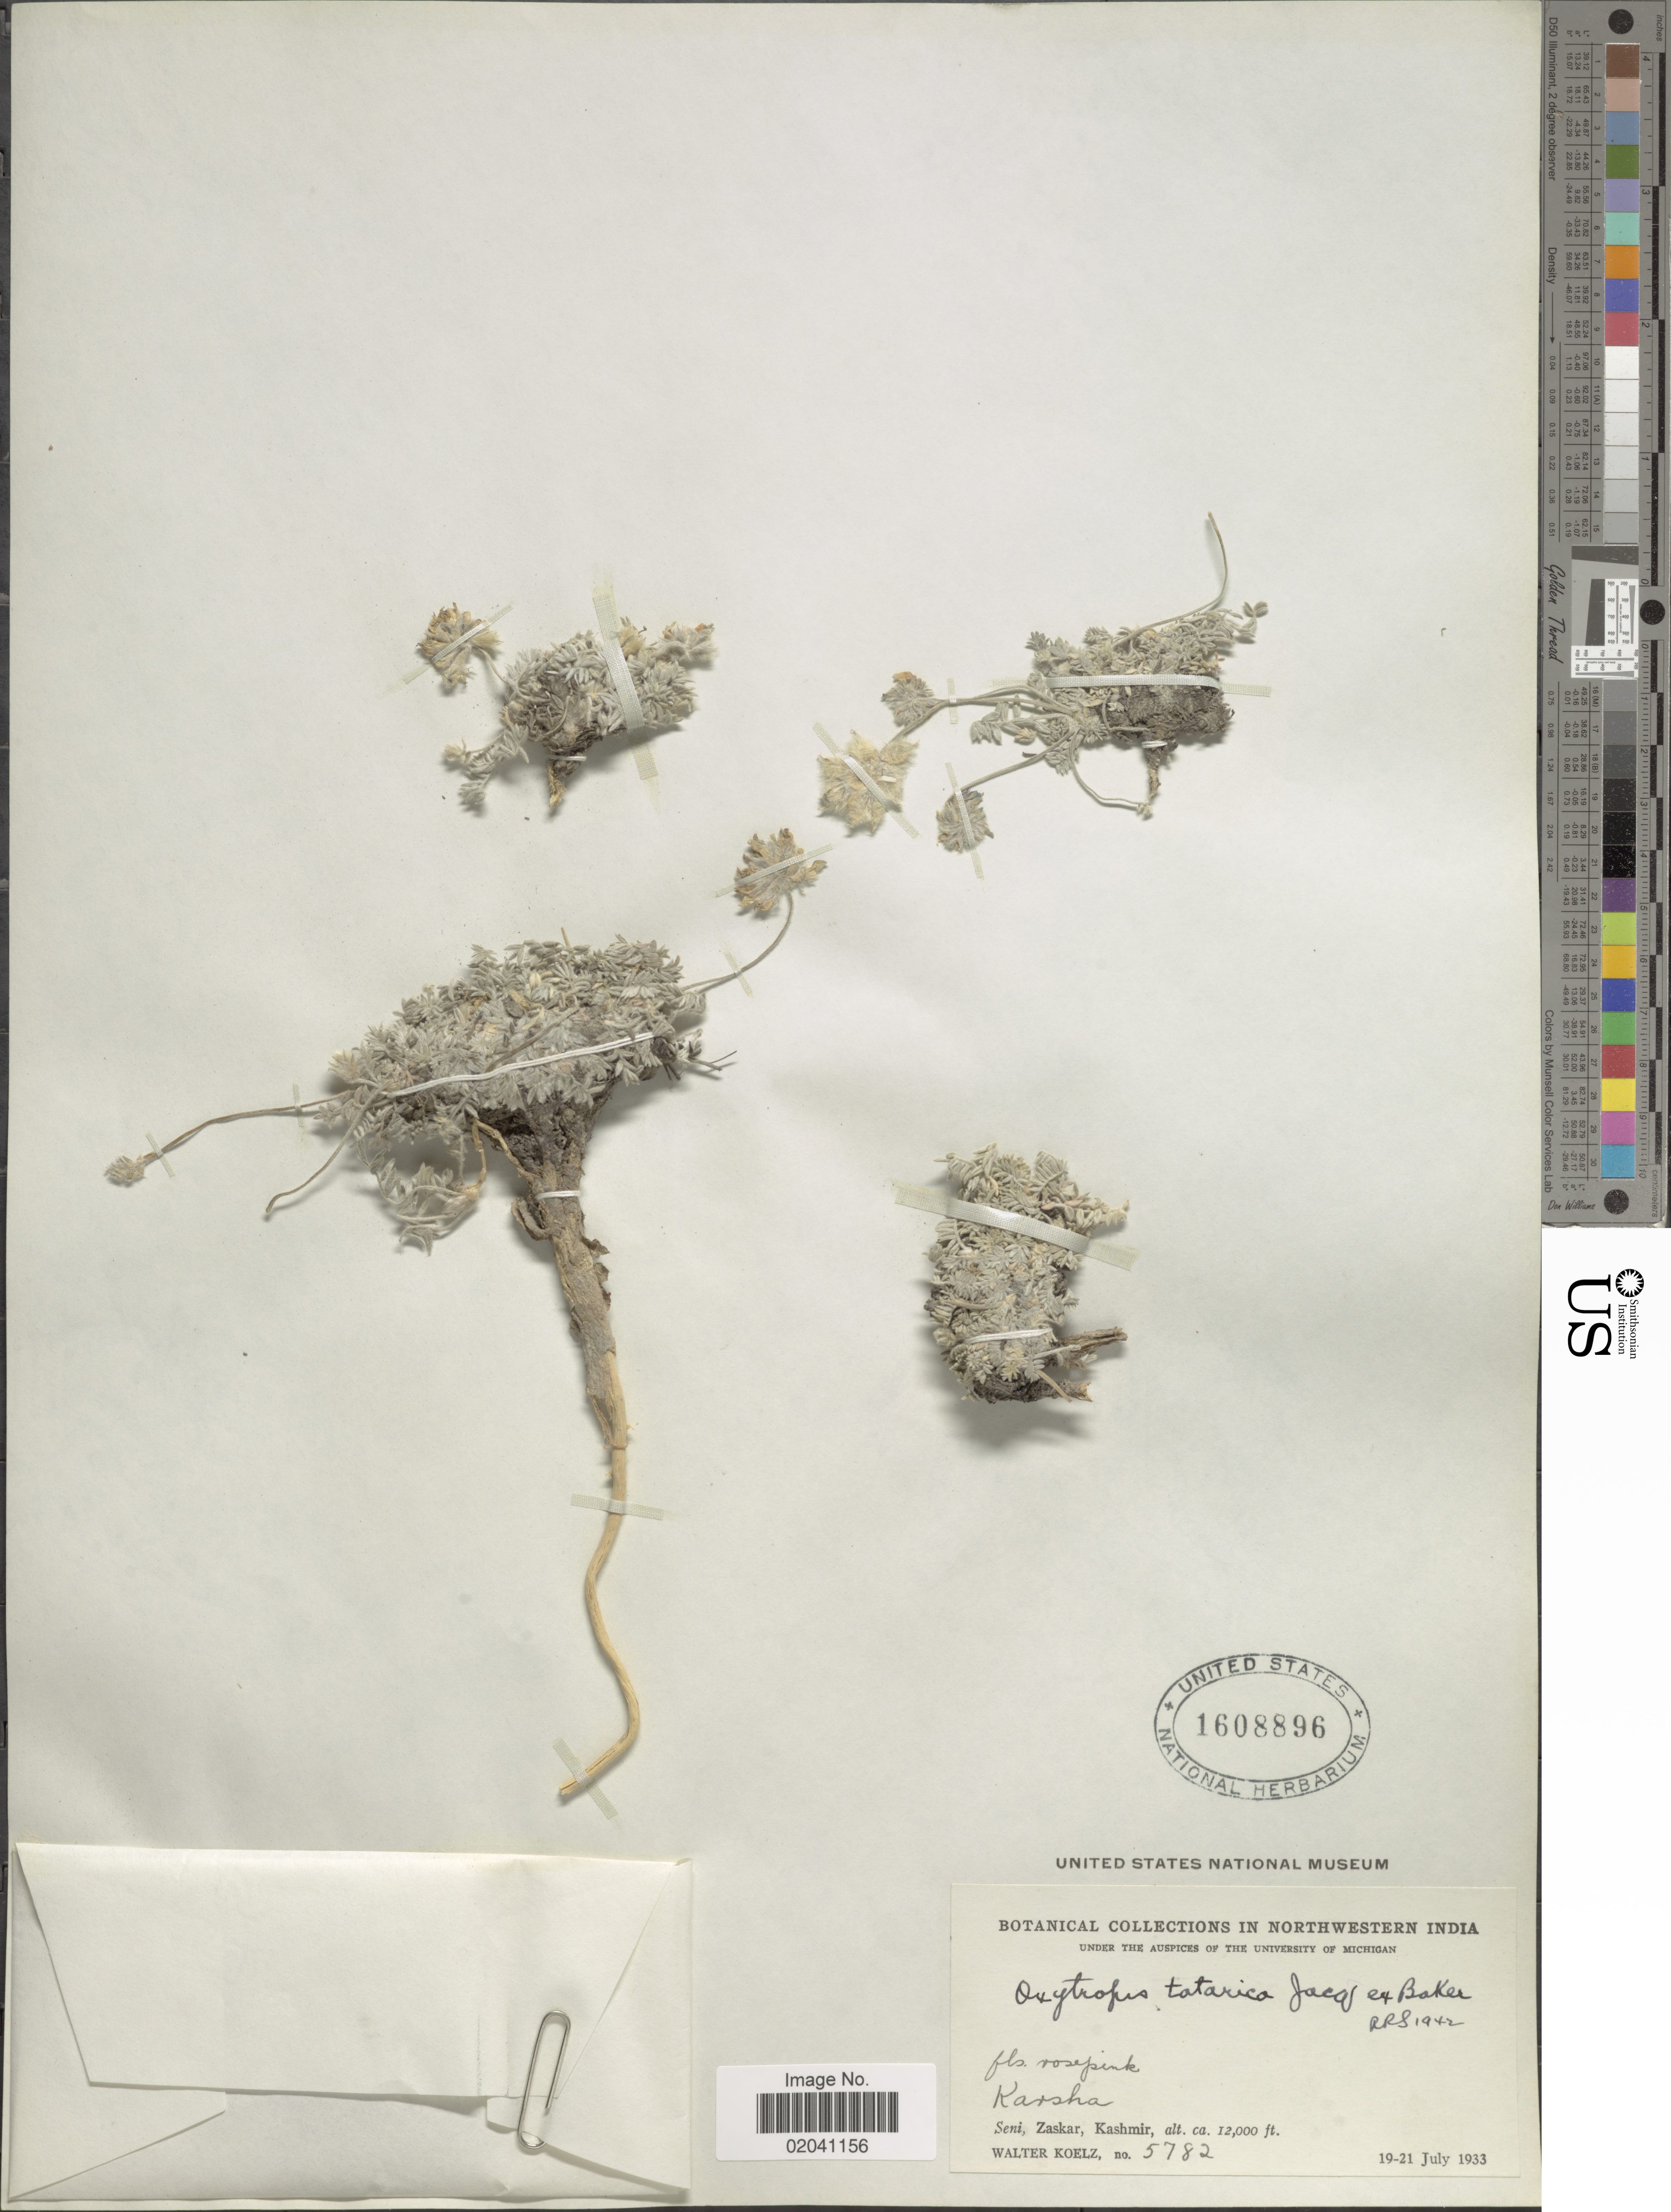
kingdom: Plantae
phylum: Tracheophyta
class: Magnoliopsida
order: Fabales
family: Fabaceae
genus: Oxytropis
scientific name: Oxytropis tatarica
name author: Baker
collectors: W. N. Koelz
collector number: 5782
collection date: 1933-07-19/1933-07-21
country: India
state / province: Jammu and Kashmir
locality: Karsha. Seni, Zaskar, Kashmir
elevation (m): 3658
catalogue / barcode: US 1608896